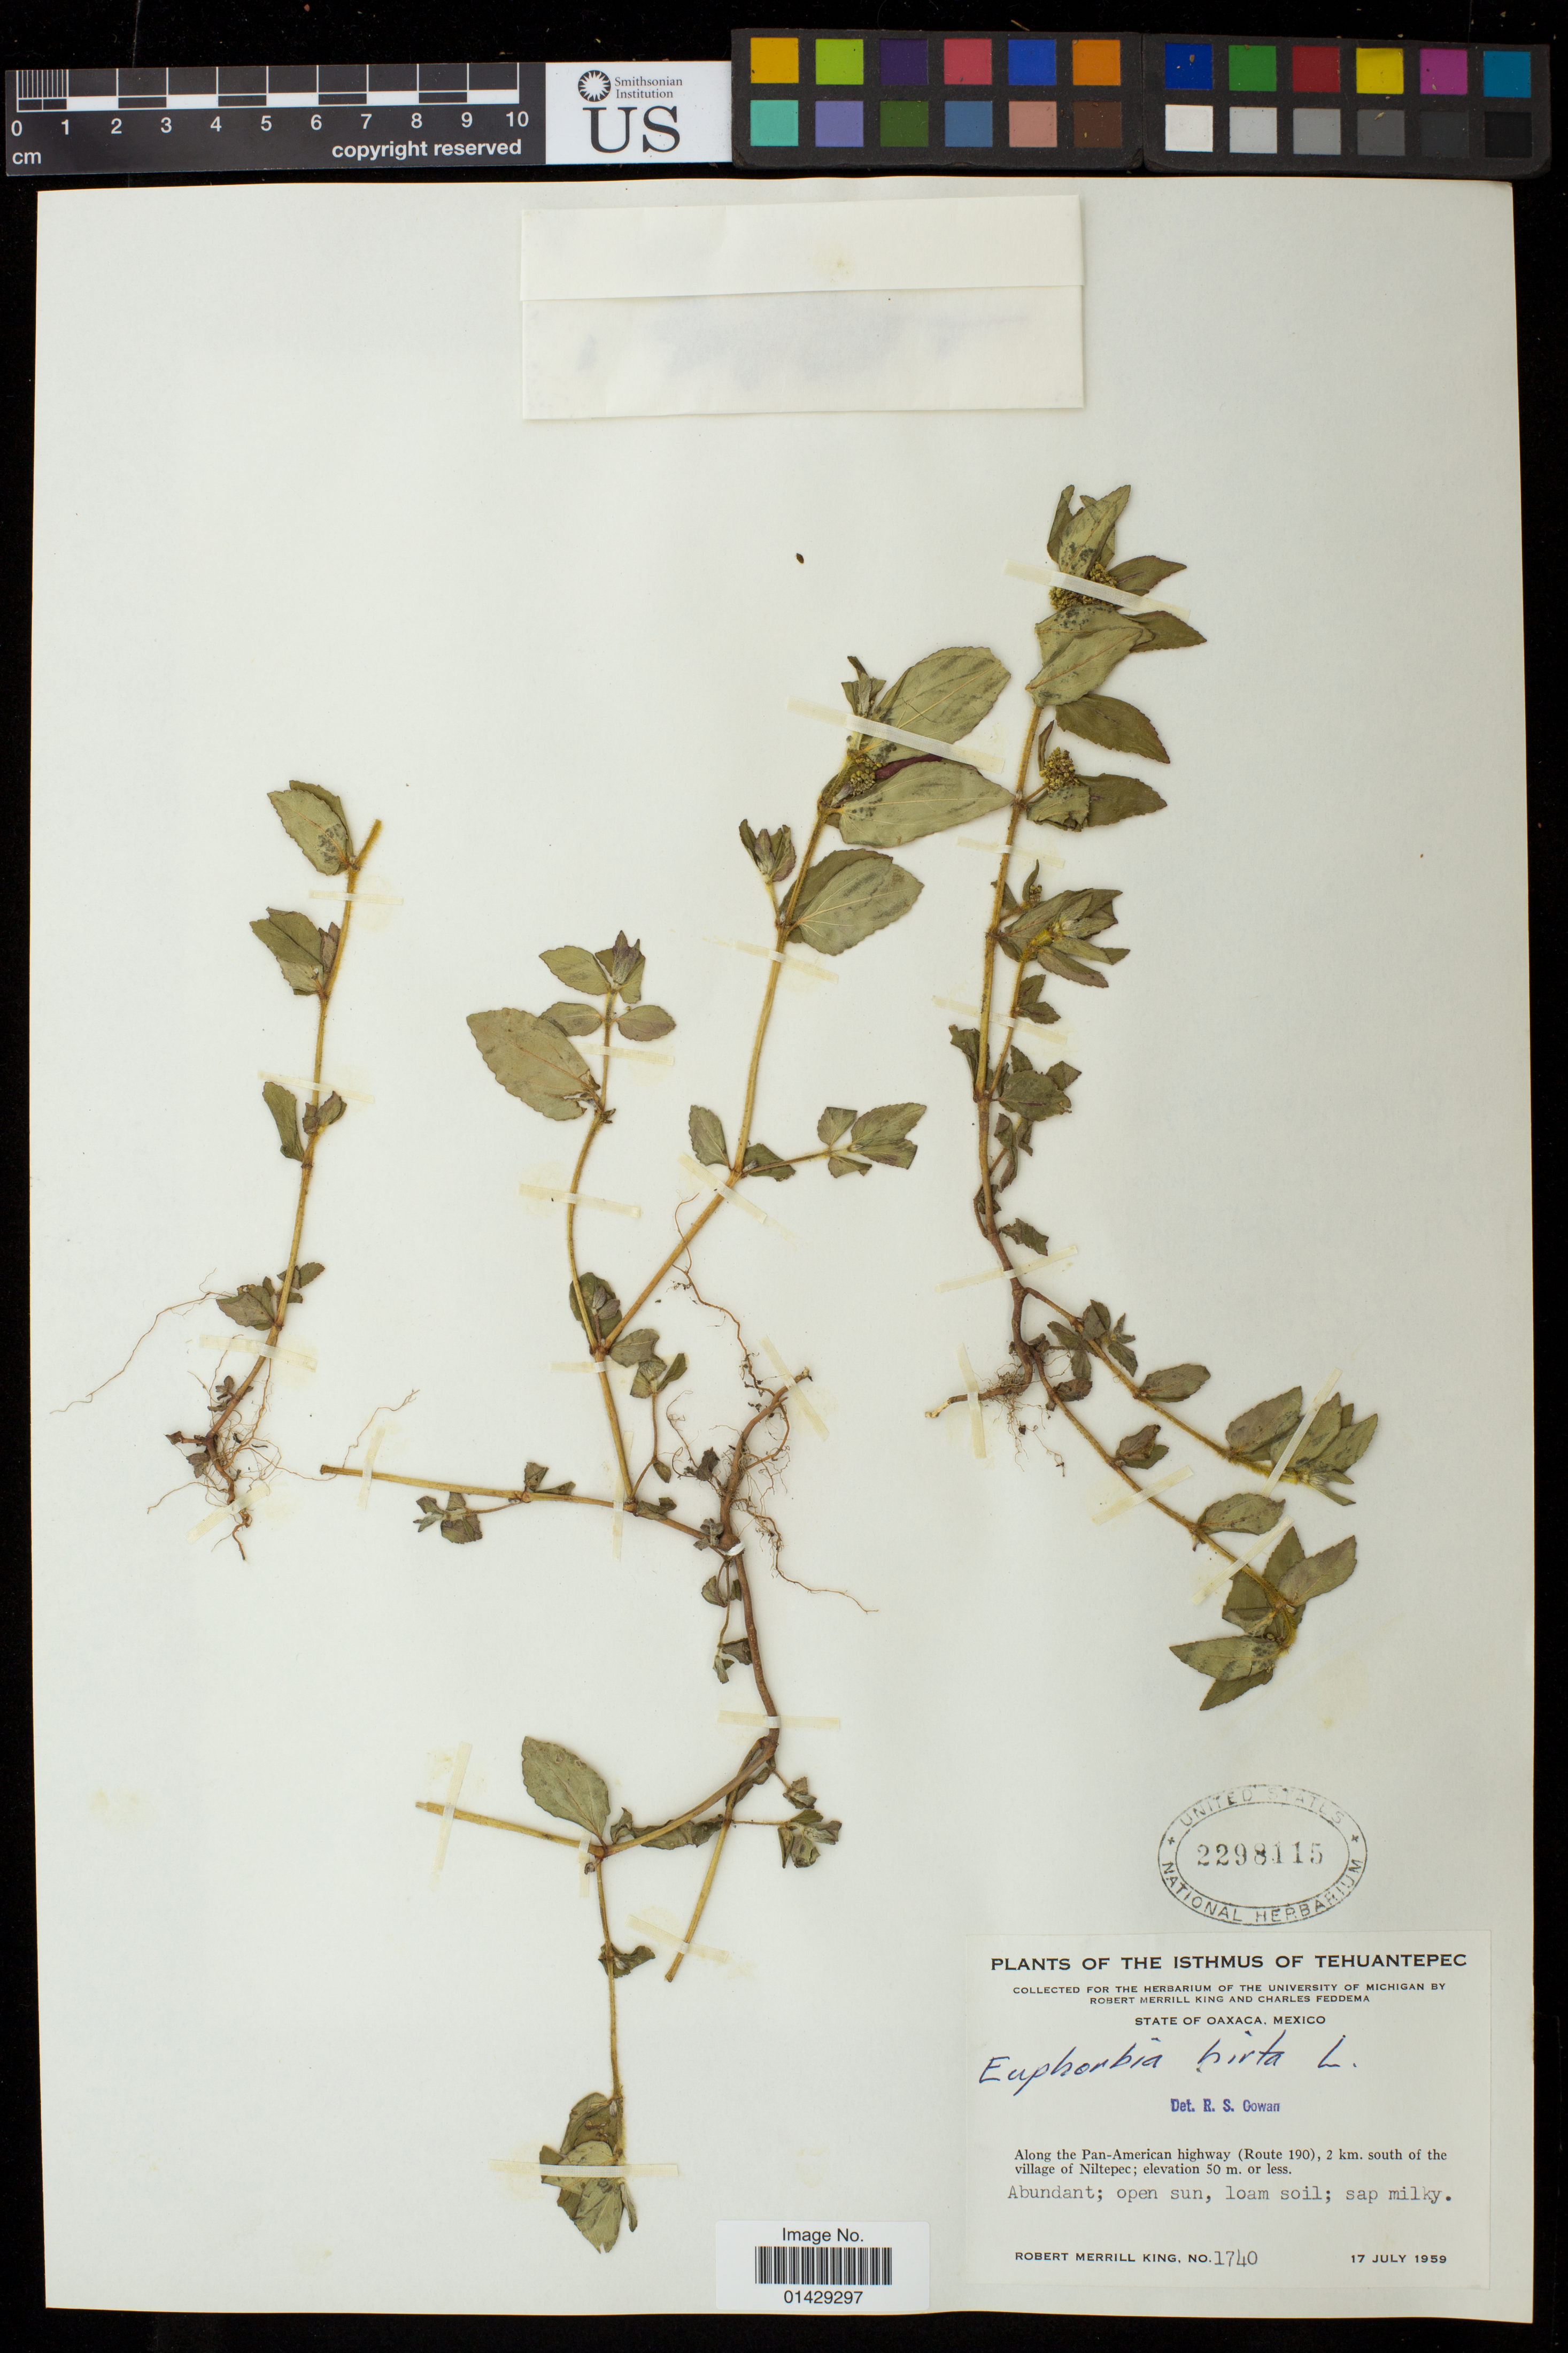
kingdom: Plantae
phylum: Tracheophyta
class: Magnoliopsida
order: Malpighiales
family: Euphorbiaceae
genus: Euphorbia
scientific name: Euphorbia hirta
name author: L.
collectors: R. M. King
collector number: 1740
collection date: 1959-07-17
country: Mexico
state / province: Oaxaca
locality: Along the Pan-American highway (Route 190), 2 km. south of the village of Niltepec.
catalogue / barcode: US 2298115